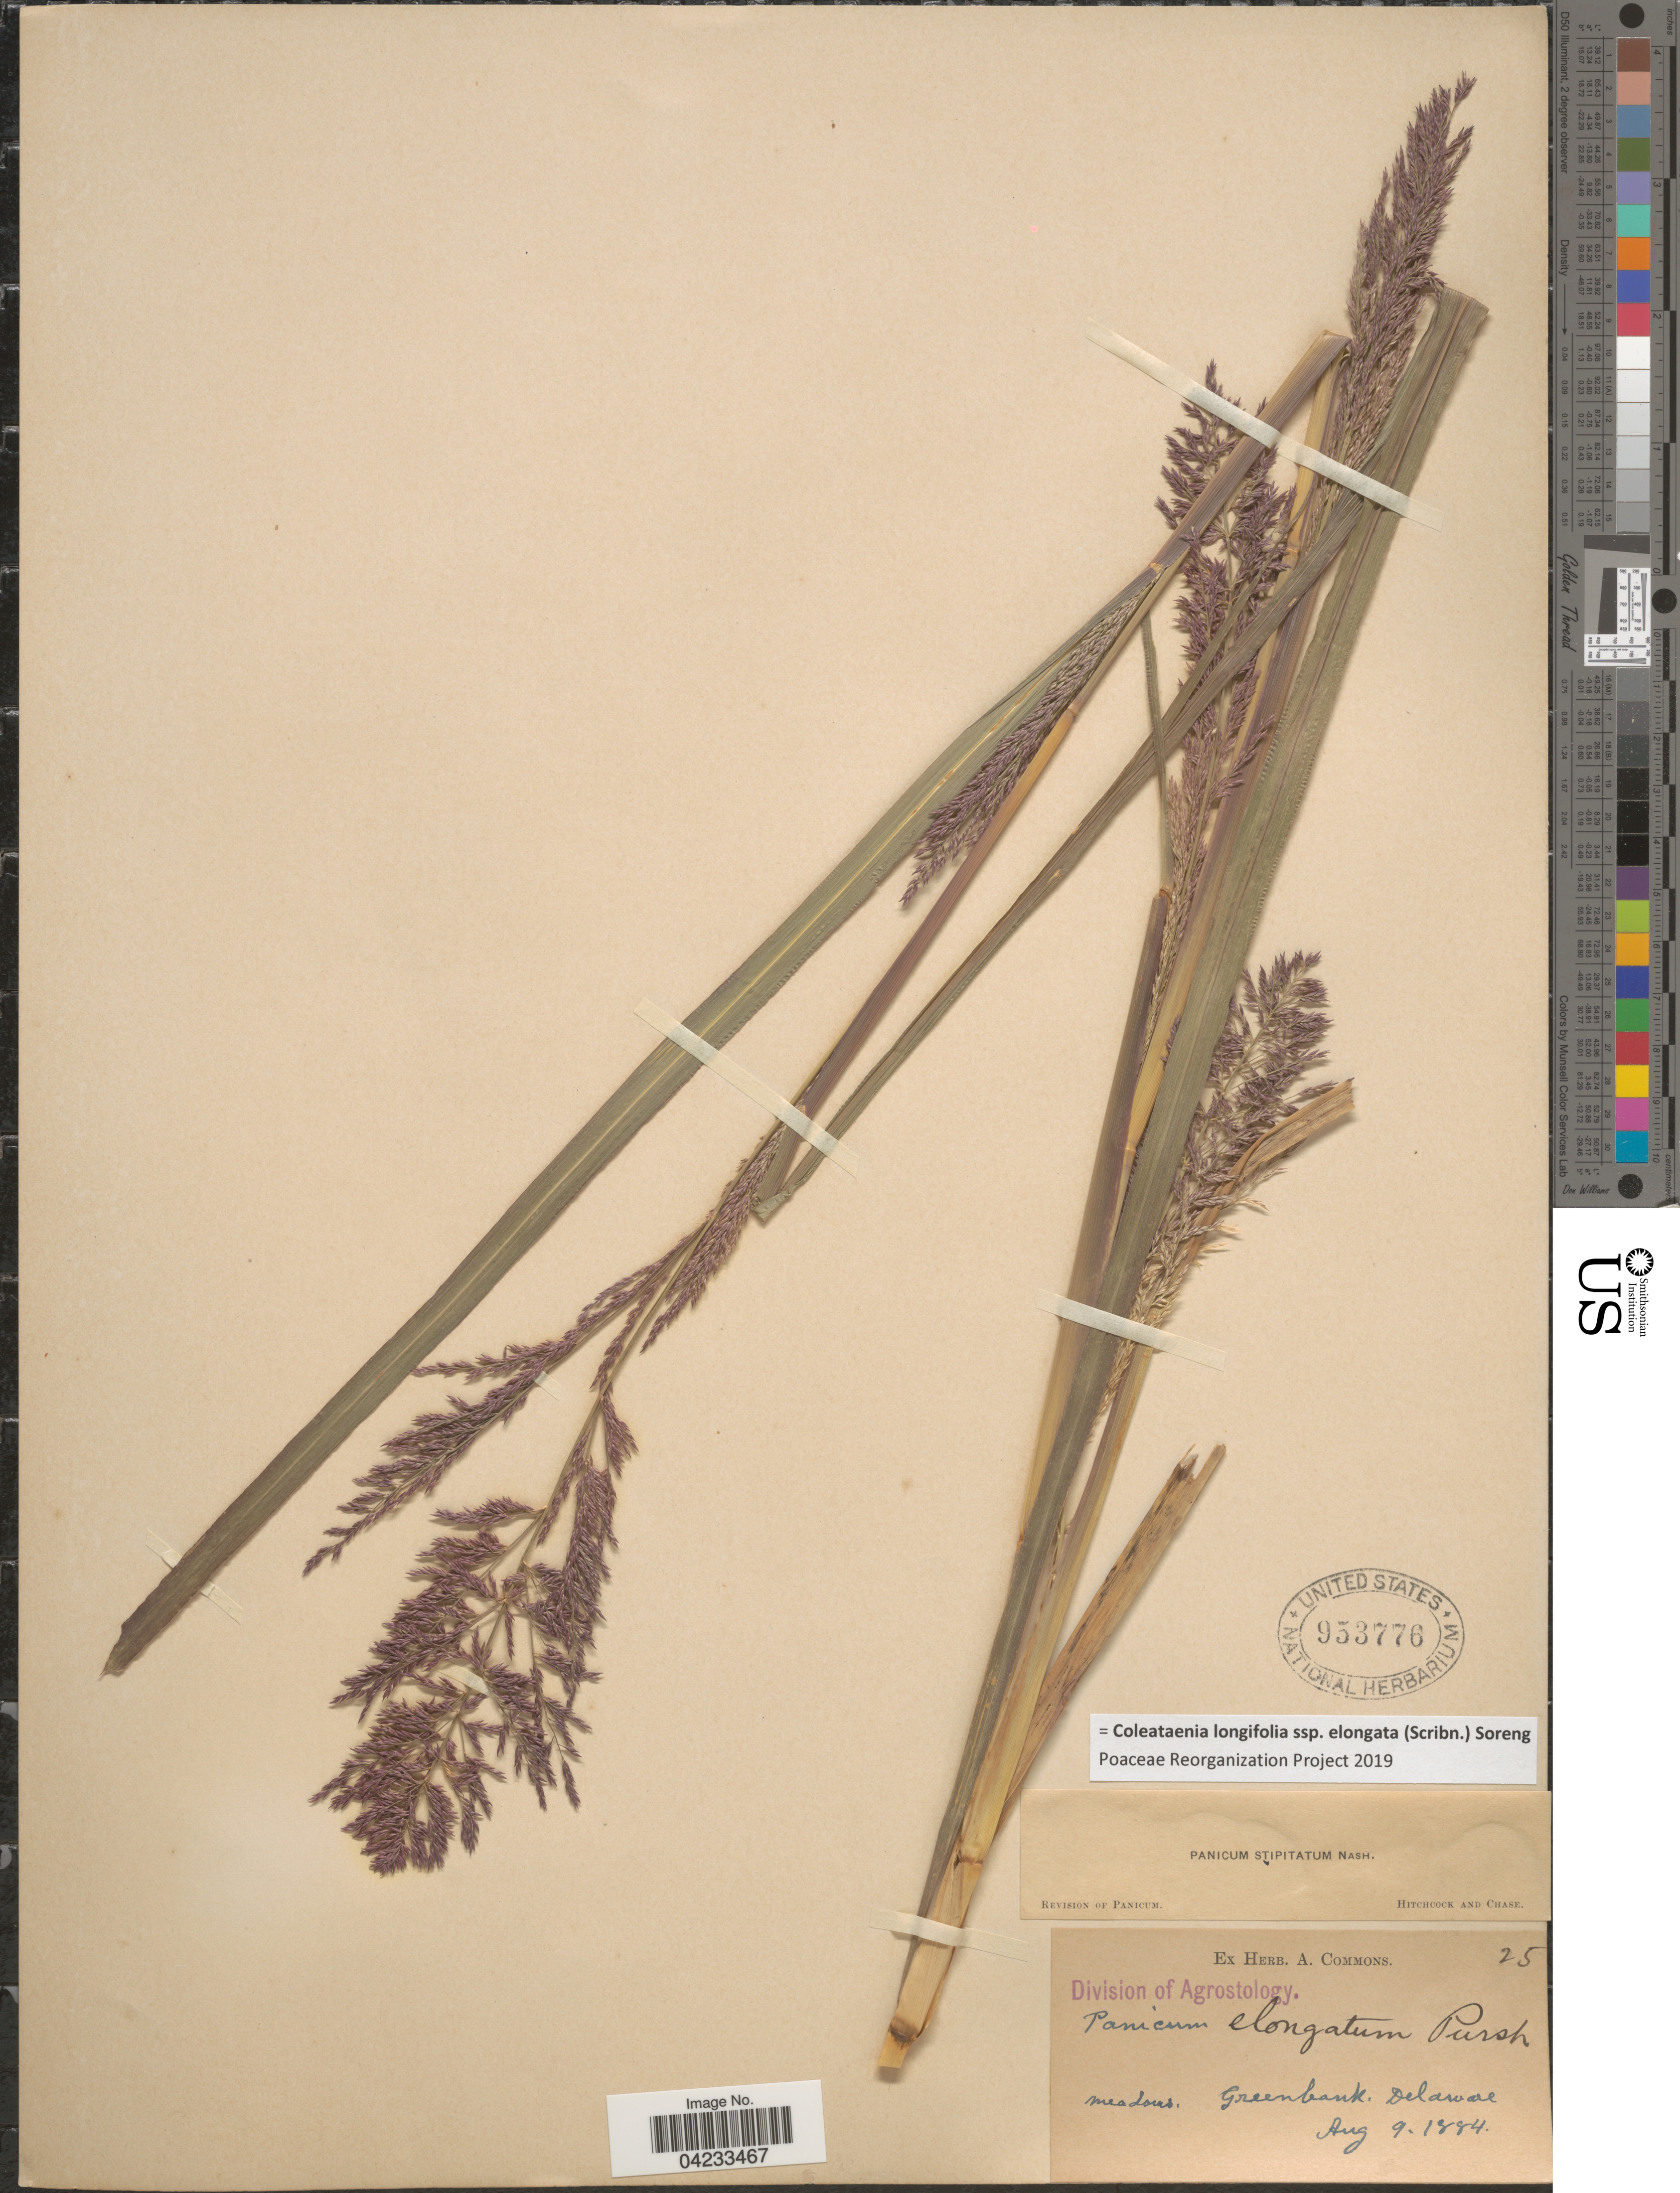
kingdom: Plantae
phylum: Tracheophyta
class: Liliopsida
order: Poales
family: Poaceae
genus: Coleataenia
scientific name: Coleataenia longifolia subsp. elongata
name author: (Scribn.) Soreng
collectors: ex herb. A. Commons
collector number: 25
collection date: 1884-08-09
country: United States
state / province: Delaware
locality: Greenbank.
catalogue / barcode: US 953776